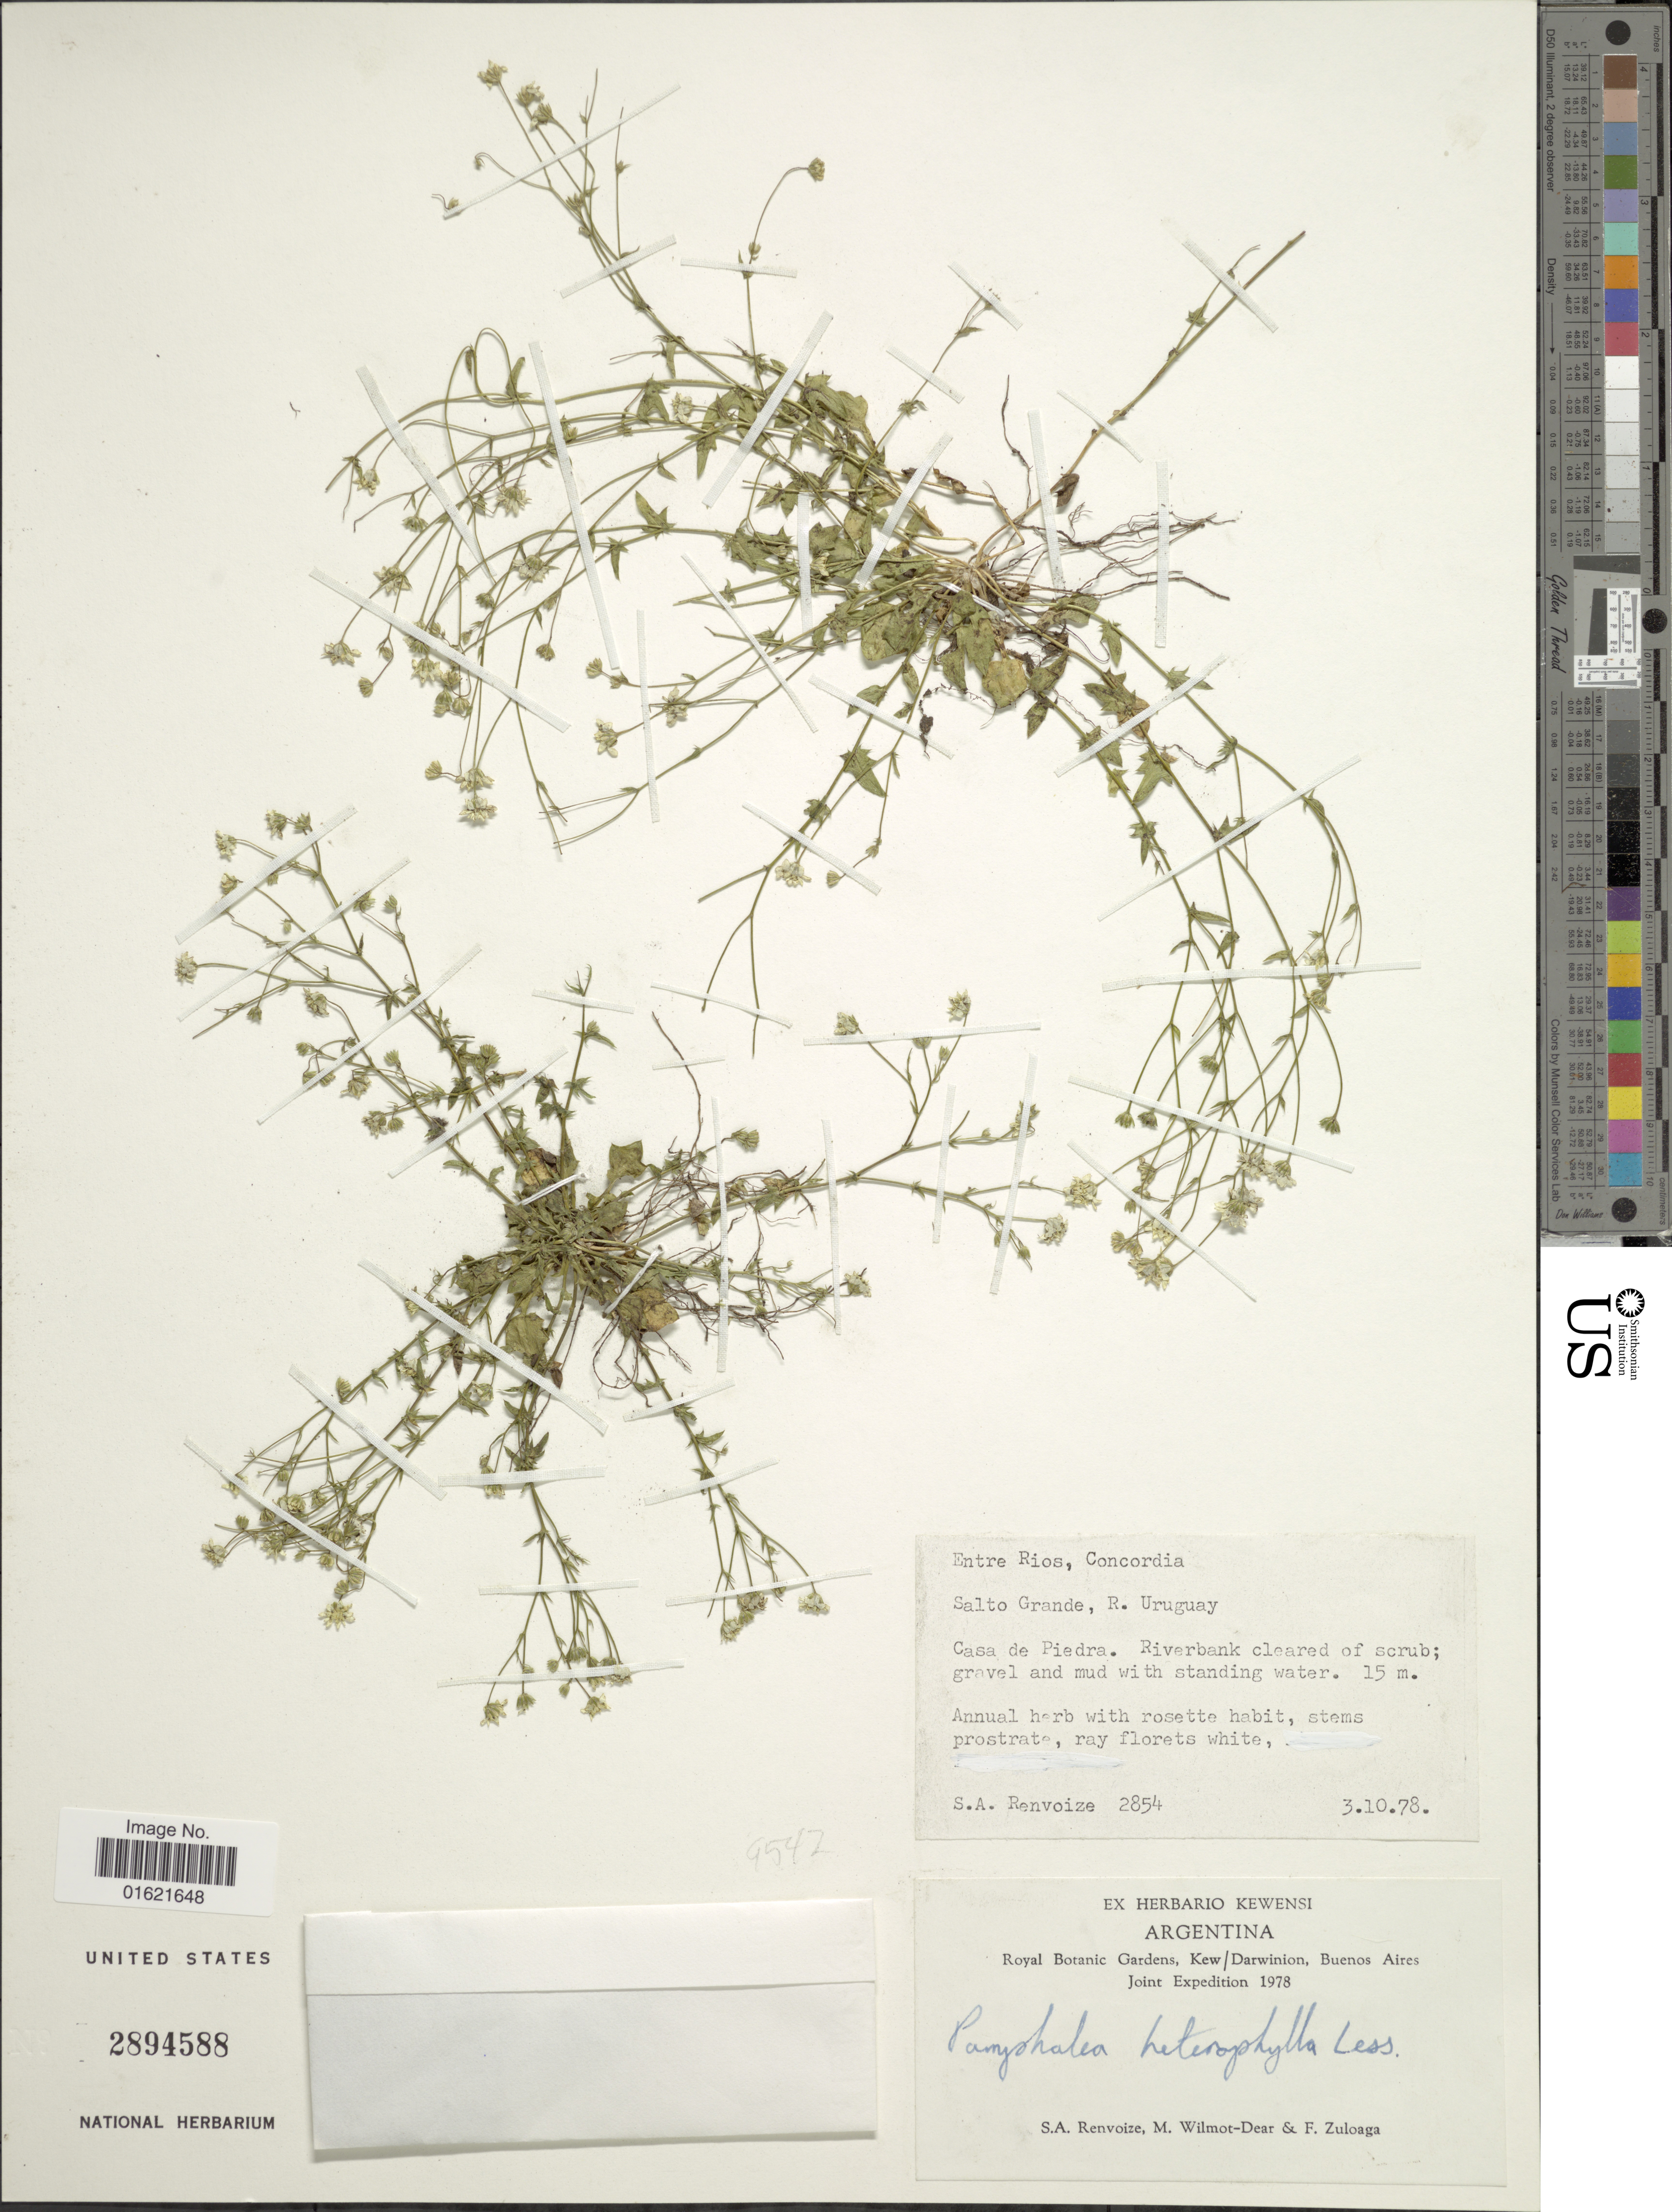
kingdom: Plantae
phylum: Tracheophyta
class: Magnoliopsida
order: Asterales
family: Asteraceae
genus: Panphalea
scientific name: Panphalea heterophylla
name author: Less.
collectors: S. A. Renvoize, M. Wilmot-Dear & F. Zuloaga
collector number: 2854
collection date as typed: Transcribed d/m/y: 3/10/78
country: Argentina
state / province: Entre Rios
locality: Concordia, Salto Grande, R. Uruguay. Casa de Piedra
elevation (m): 15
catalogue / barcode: US 2894588